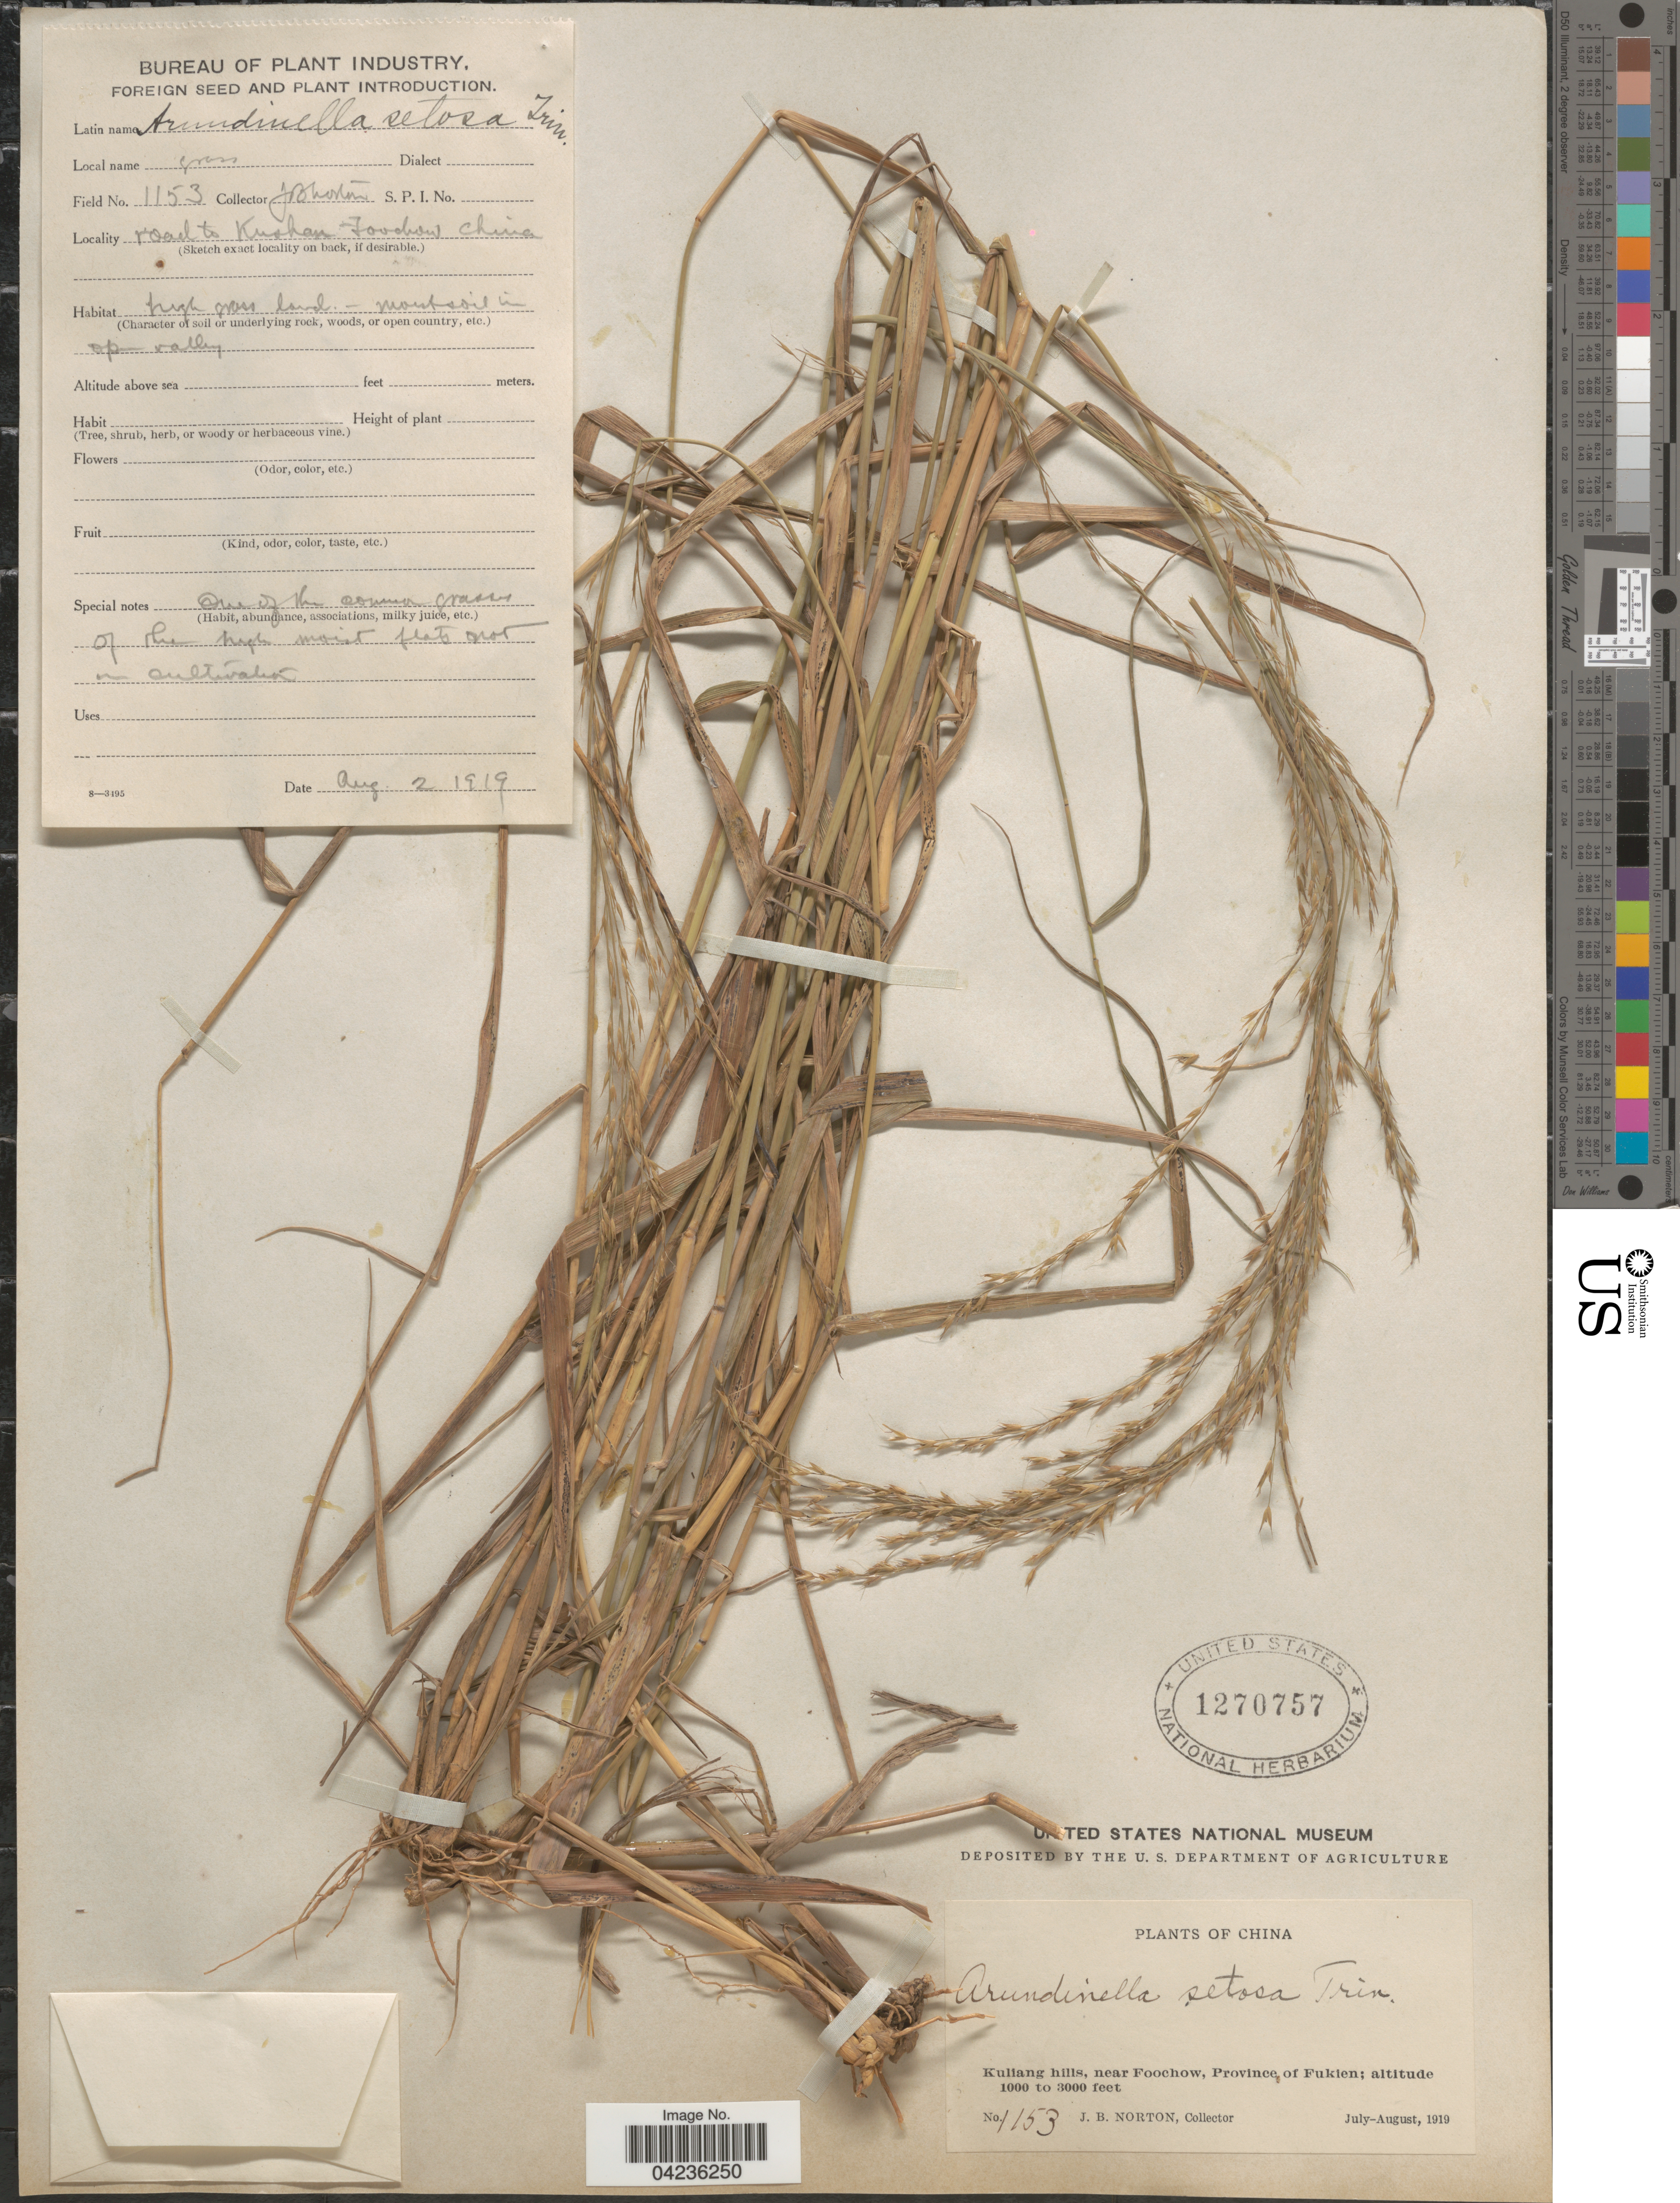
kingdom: Plantae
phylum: Tracheophyta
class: Liliopsida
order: Poales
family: Poaceae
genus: Arundinella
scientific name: Arundinella setosa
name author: Trin.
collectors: J. B. Norton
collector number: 1153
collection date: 1919-08-02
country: China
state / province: Fujian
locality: Kuliang hills, near Foochow, Province of Fukien. Road to Kushan & Foochow.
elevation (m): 305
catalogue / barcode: US 1270757